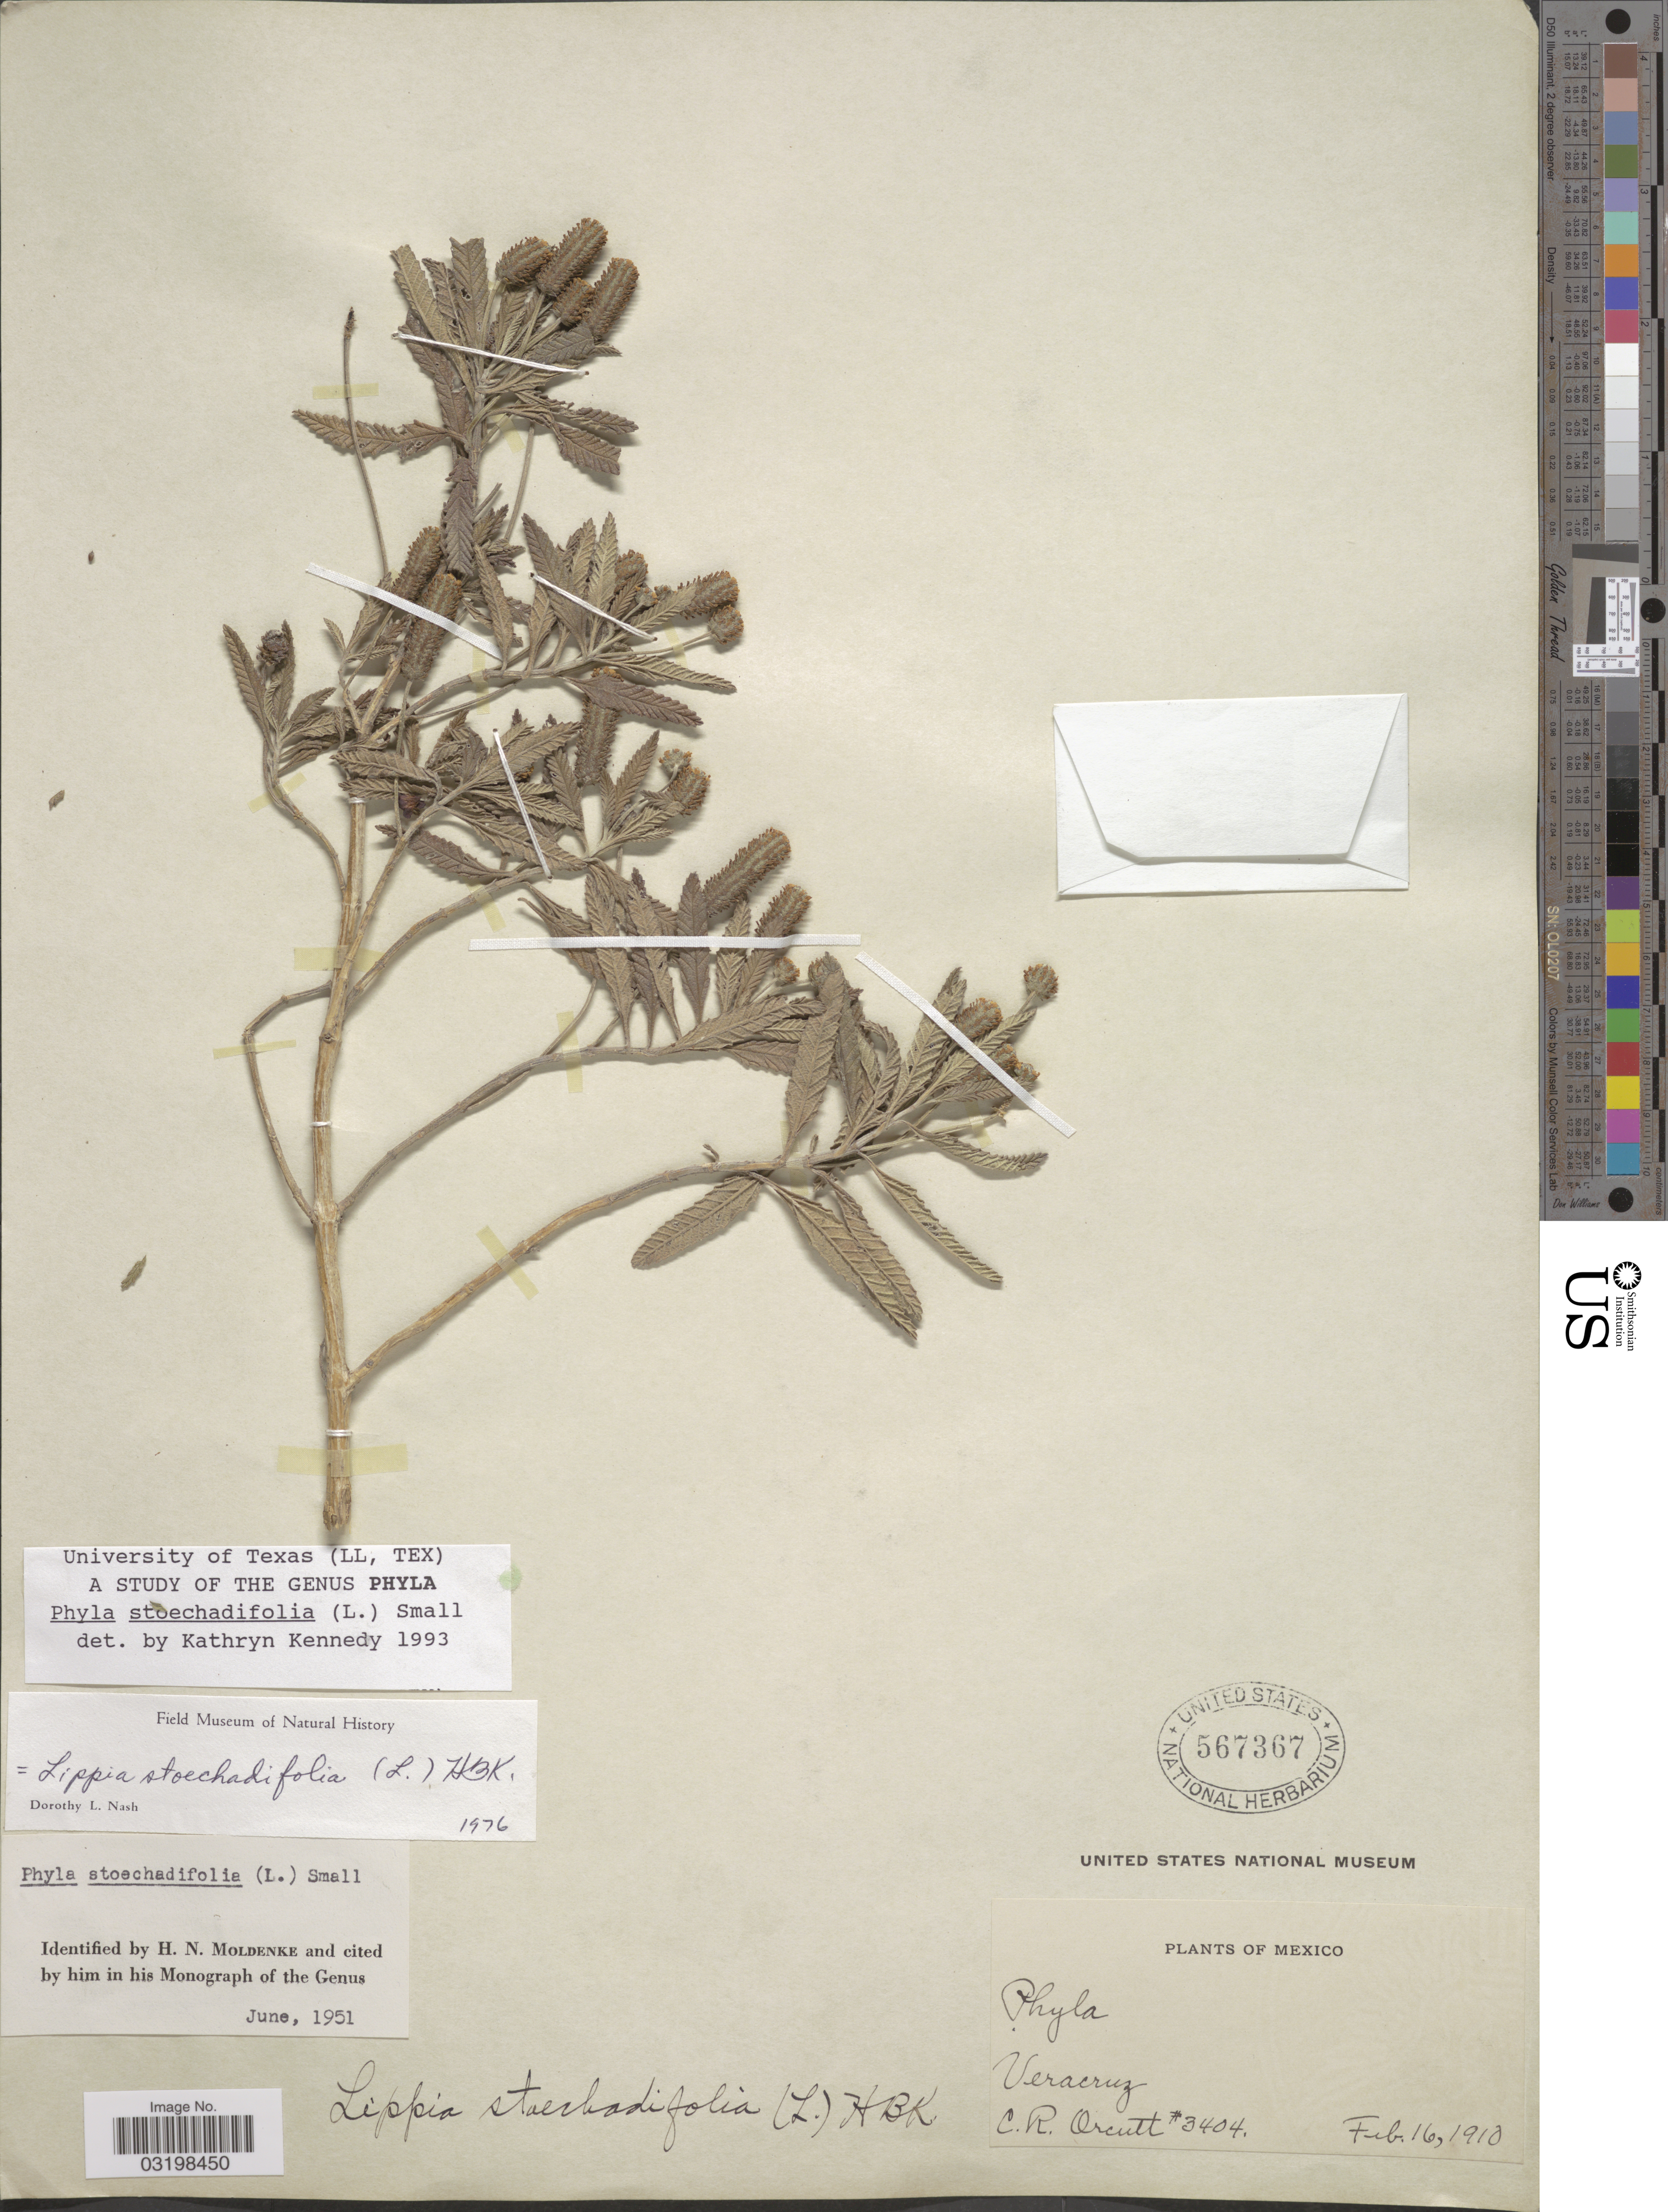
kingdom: Plantae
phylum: Tracheophyta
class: Magnoliopsida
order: Lamiales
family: Verbenaceae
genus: Lippia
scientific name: Lippia stoechadifolia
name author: (L.) Kunth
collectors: C. R. Orcutt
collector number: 3404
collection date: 1910-02-16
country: Mexico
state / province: Veracruz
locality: Veracruz.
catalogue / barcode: US 567367